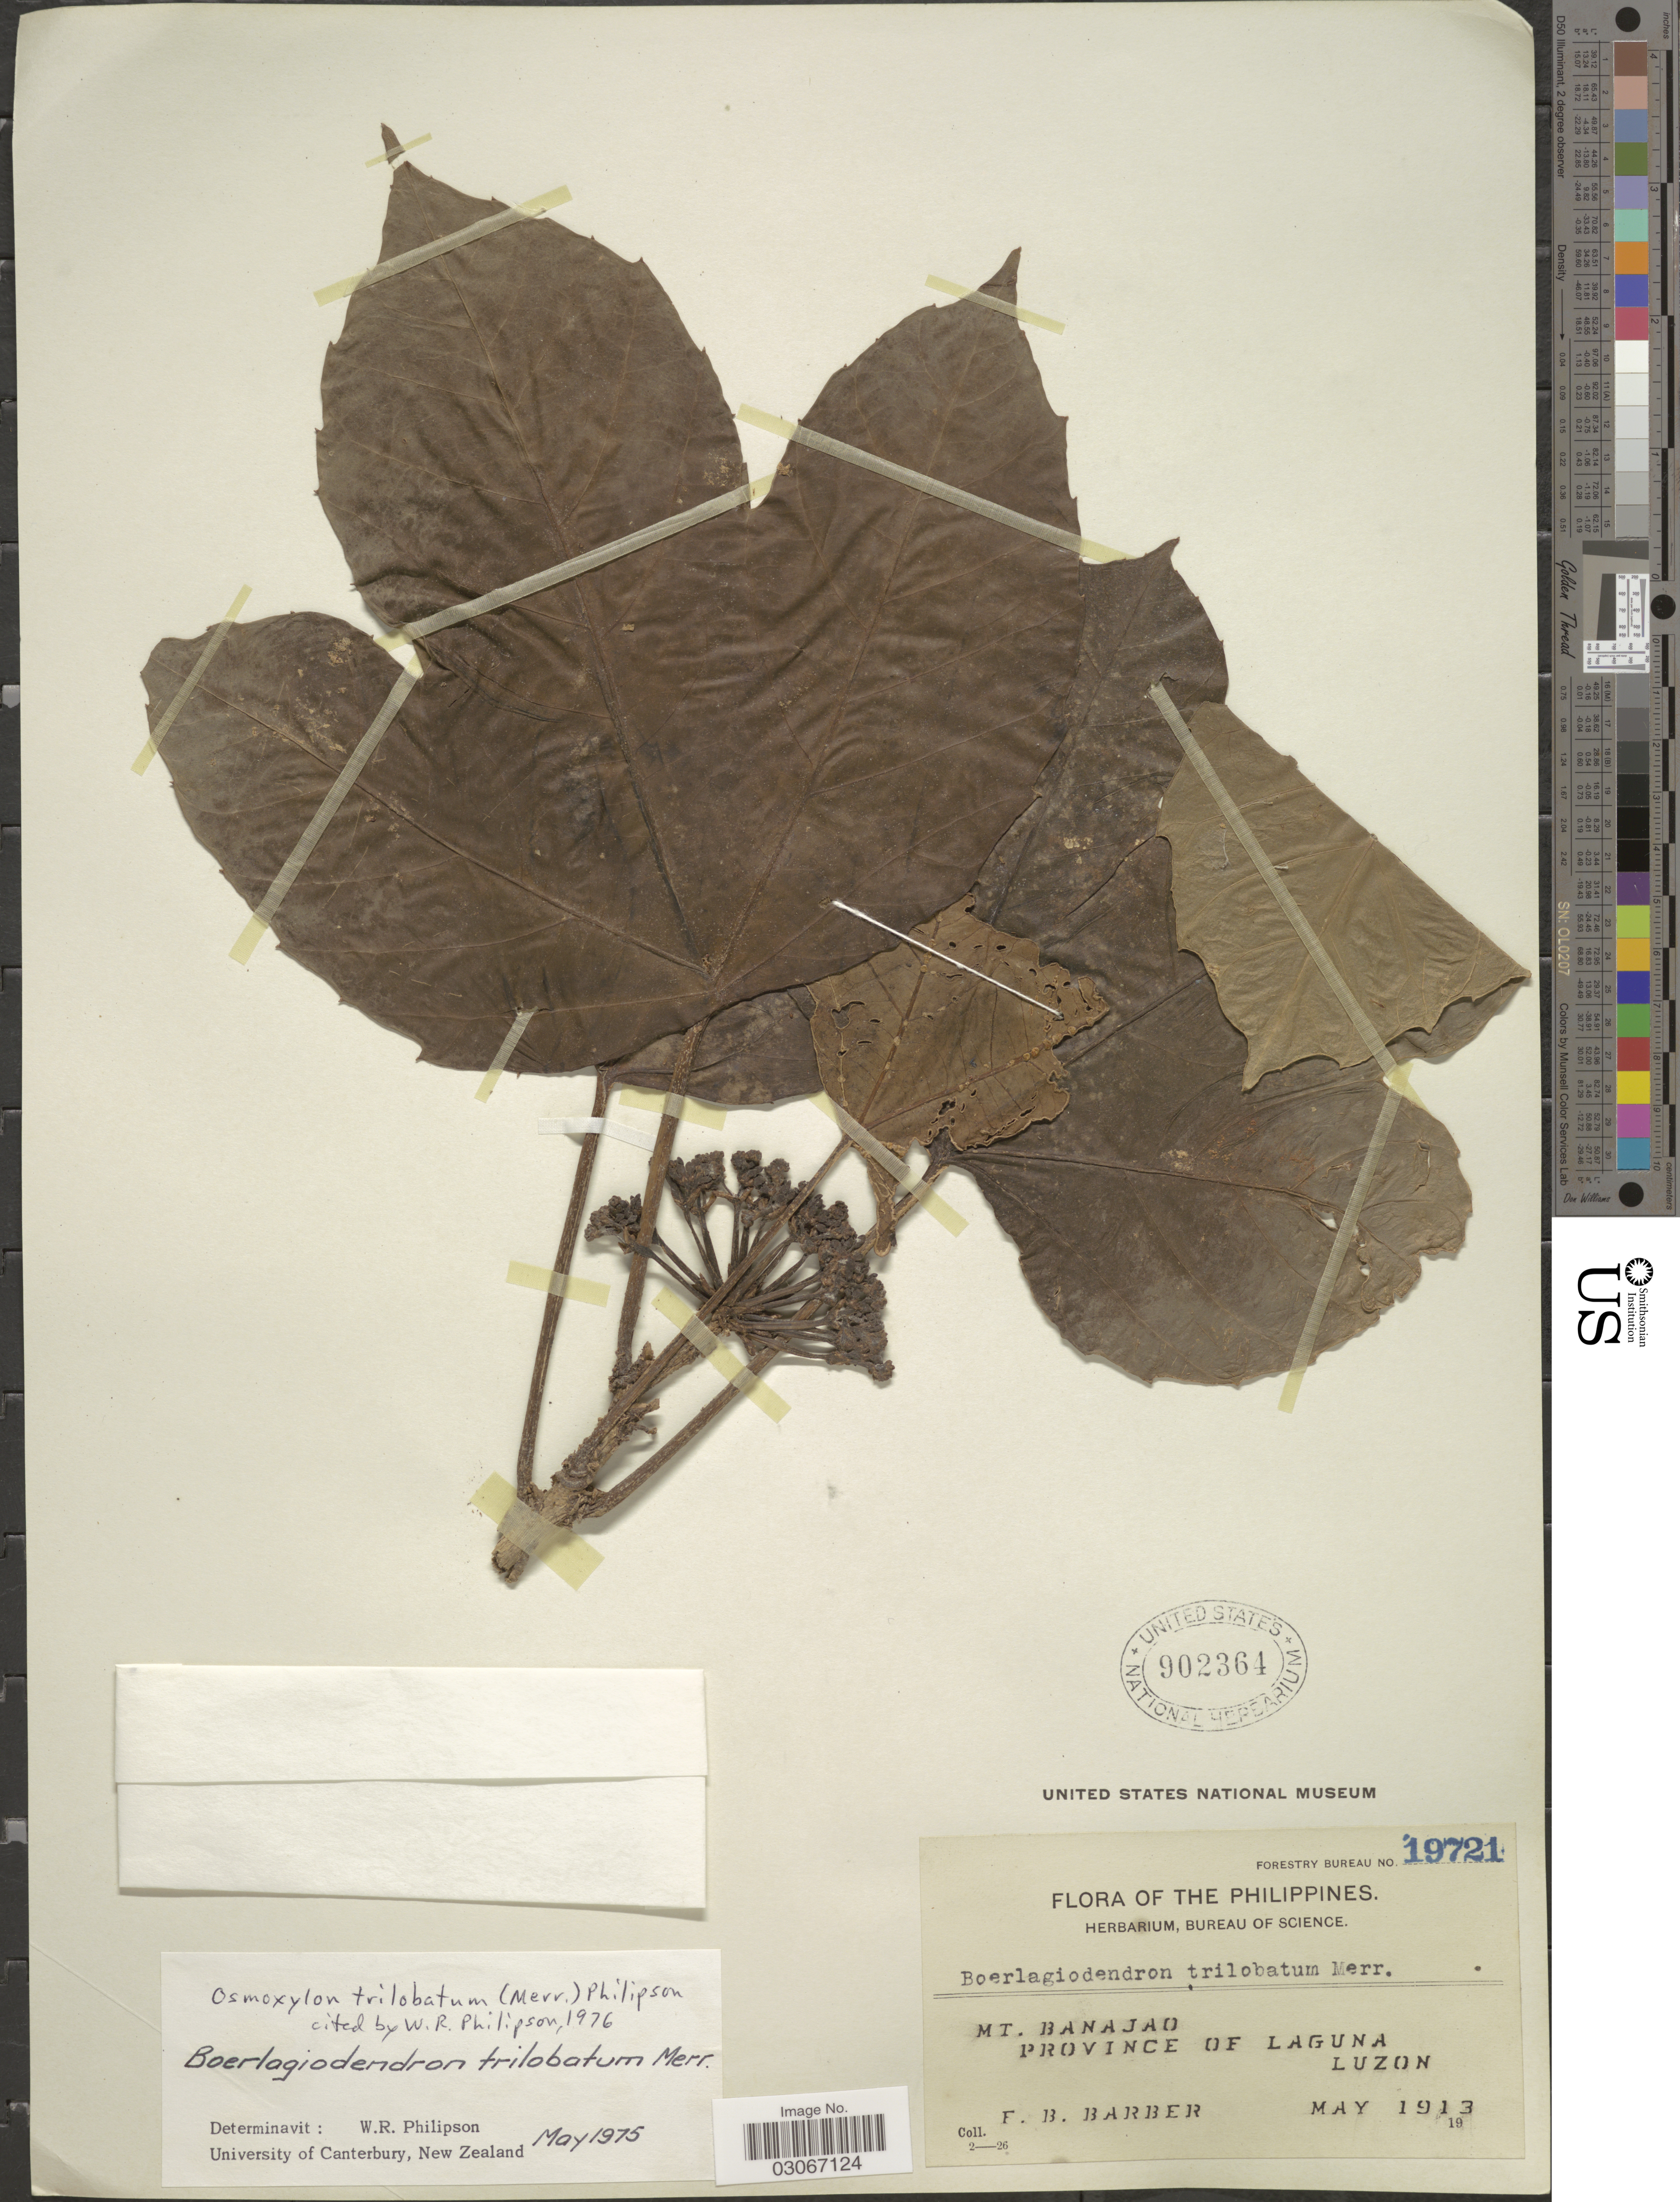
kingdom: Plantae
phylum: Tracheophyta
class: Magnoliopsida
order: Apiales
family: Araliaceae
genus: Osmoxylon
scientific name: Osmoxylon trilobatum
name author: (Merr.) Philipson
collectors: F. Barber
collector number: Forestry Bureau 19721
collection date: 1913-05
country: Philippines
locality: Mt. Banajao. Province of Laguna. Luzon.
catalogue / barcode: US 902364